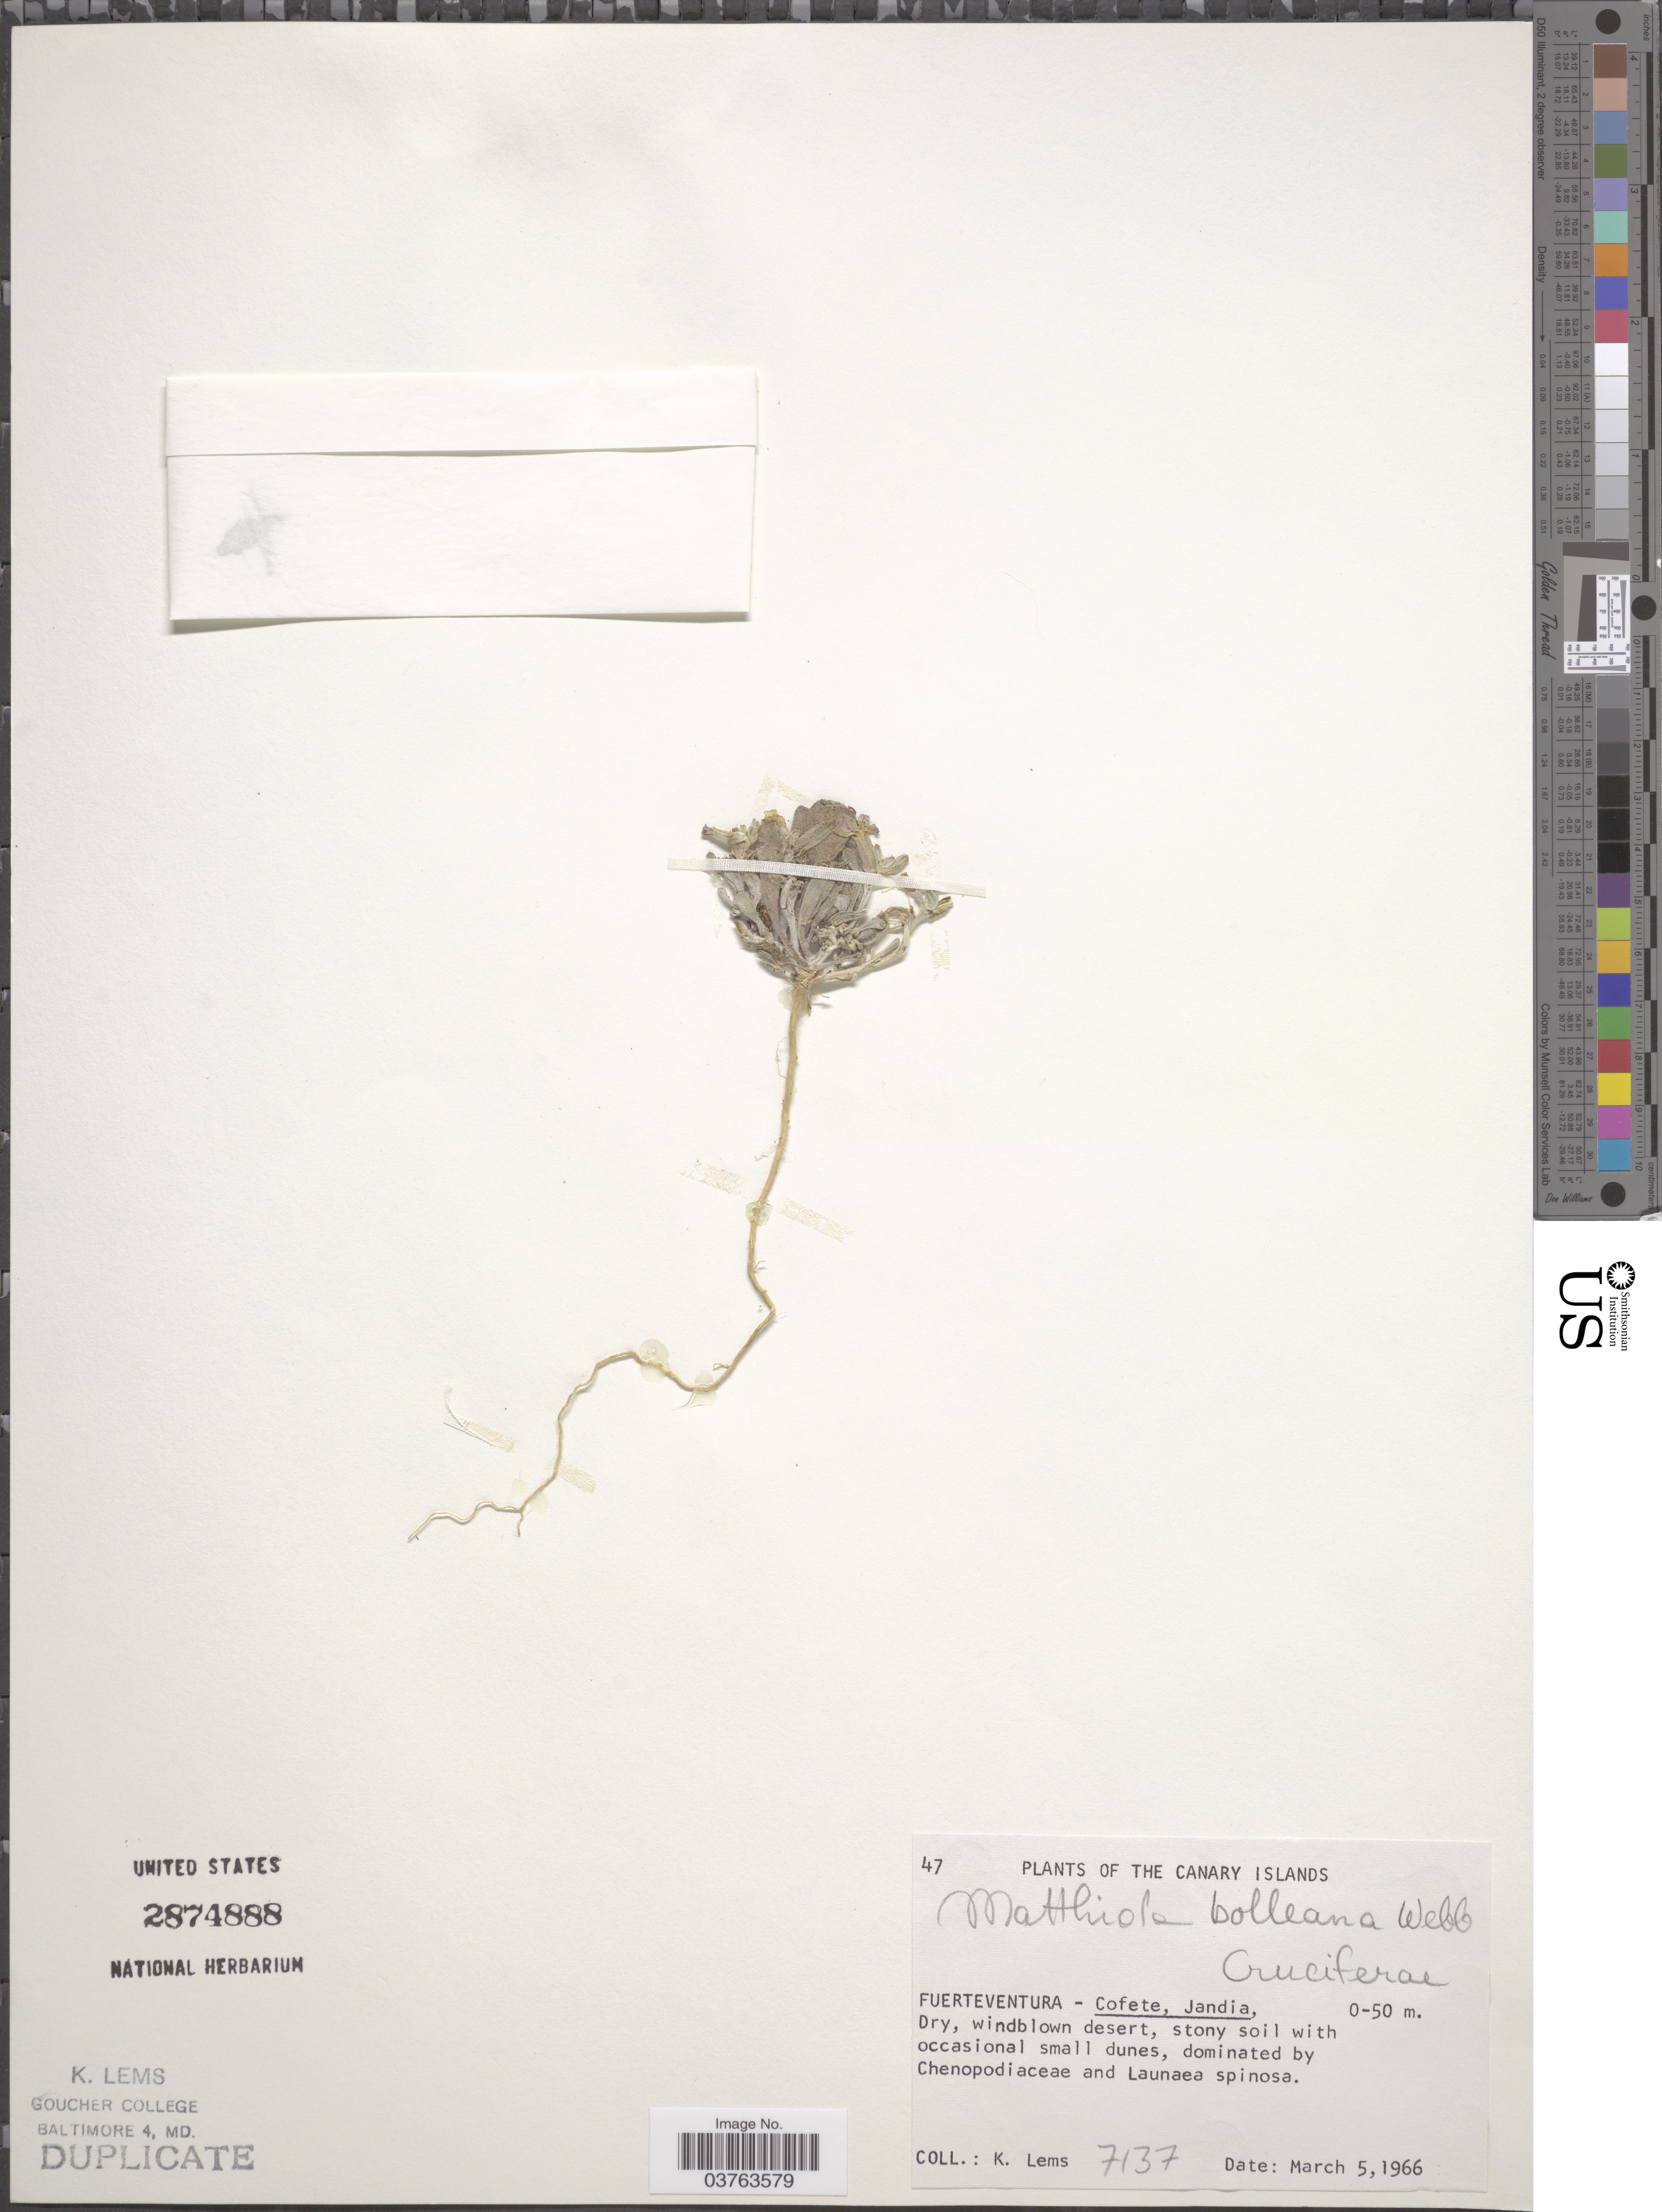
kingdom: Plantae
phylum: Tracheophyta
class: Magnoliopsida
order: Brassicales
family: Brassicaceae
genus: Matthiola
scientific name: Matthiola bolleana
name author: Webb. ex Christ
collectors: K. Lems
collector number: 7137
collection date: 1966-03-05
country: Spain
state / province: Canarias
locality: The Canary Islands. Fuerteventura - Cofete, Jandia.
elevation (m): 0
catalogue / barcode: US 2874888